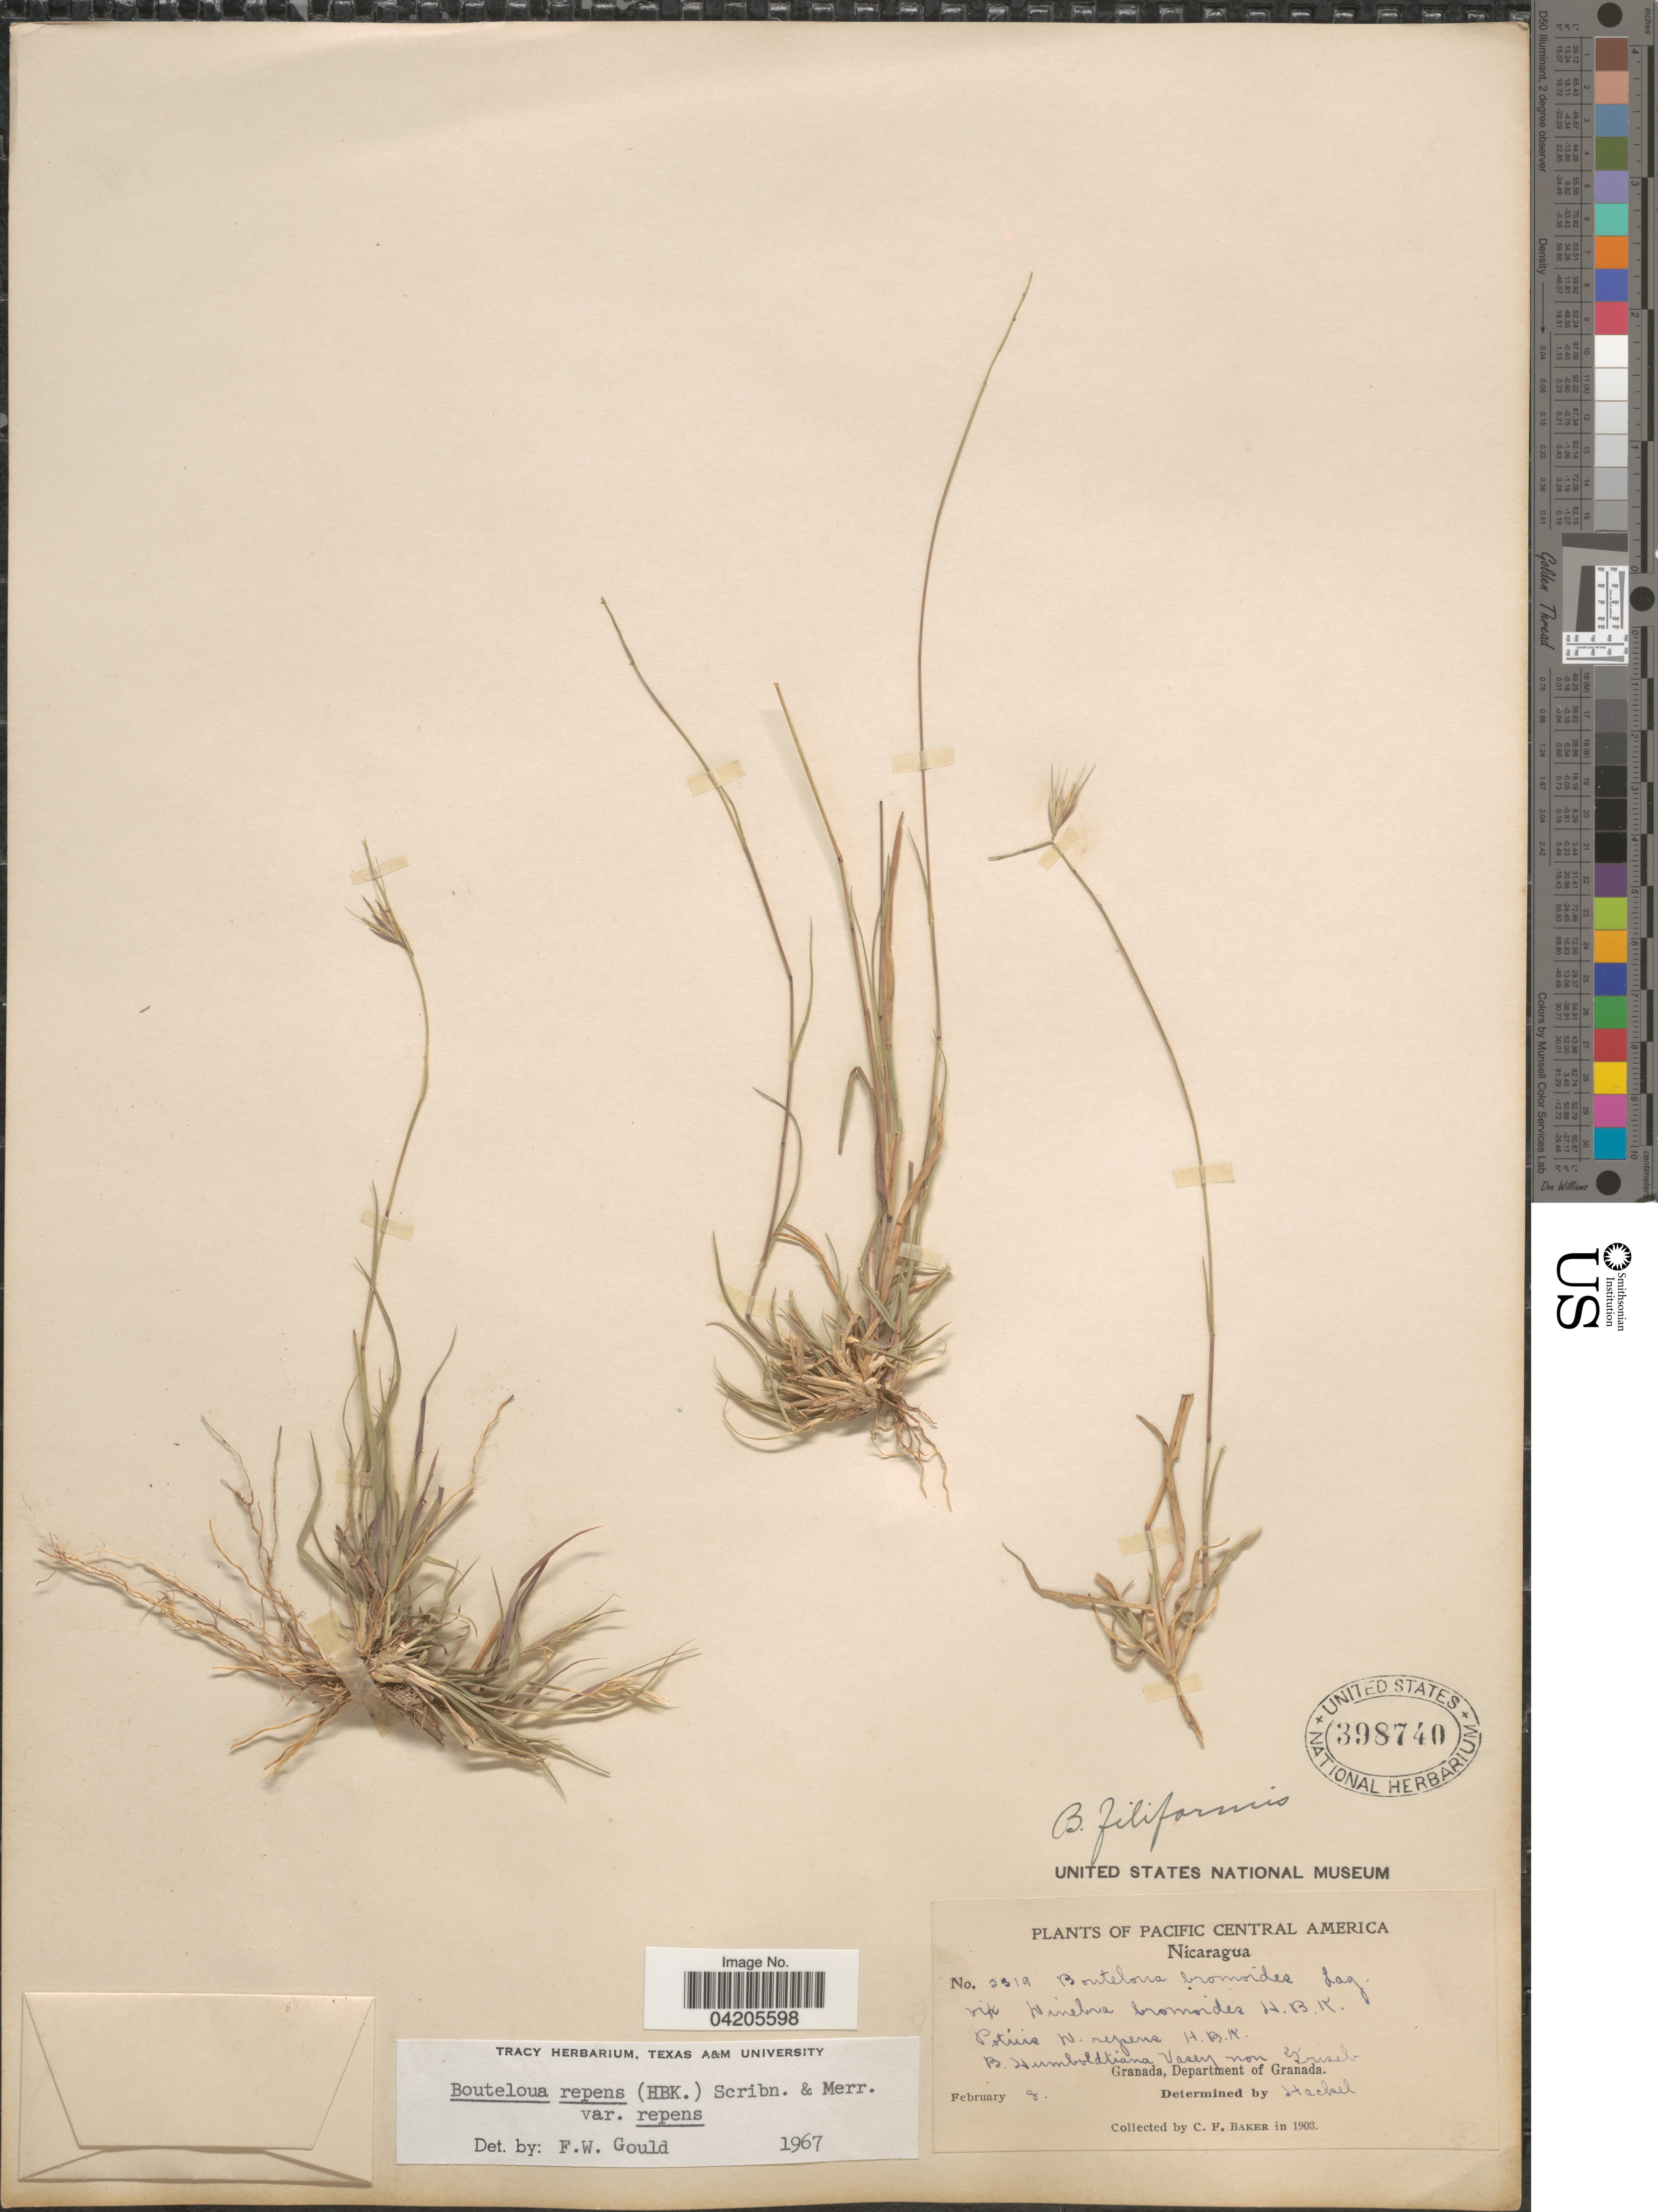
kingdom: Plantae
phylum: Tracheophyta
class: Liliopsida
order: Poales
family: Poaceae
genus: Bouteloua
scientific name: Bouteloua repens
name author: (Kunth) Scribn. & Merr.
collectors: C. F. Baker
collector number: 2319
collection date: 1903-02-08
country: Nicaragua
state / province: Granada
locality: Department of Granada.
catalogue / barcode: US 398740